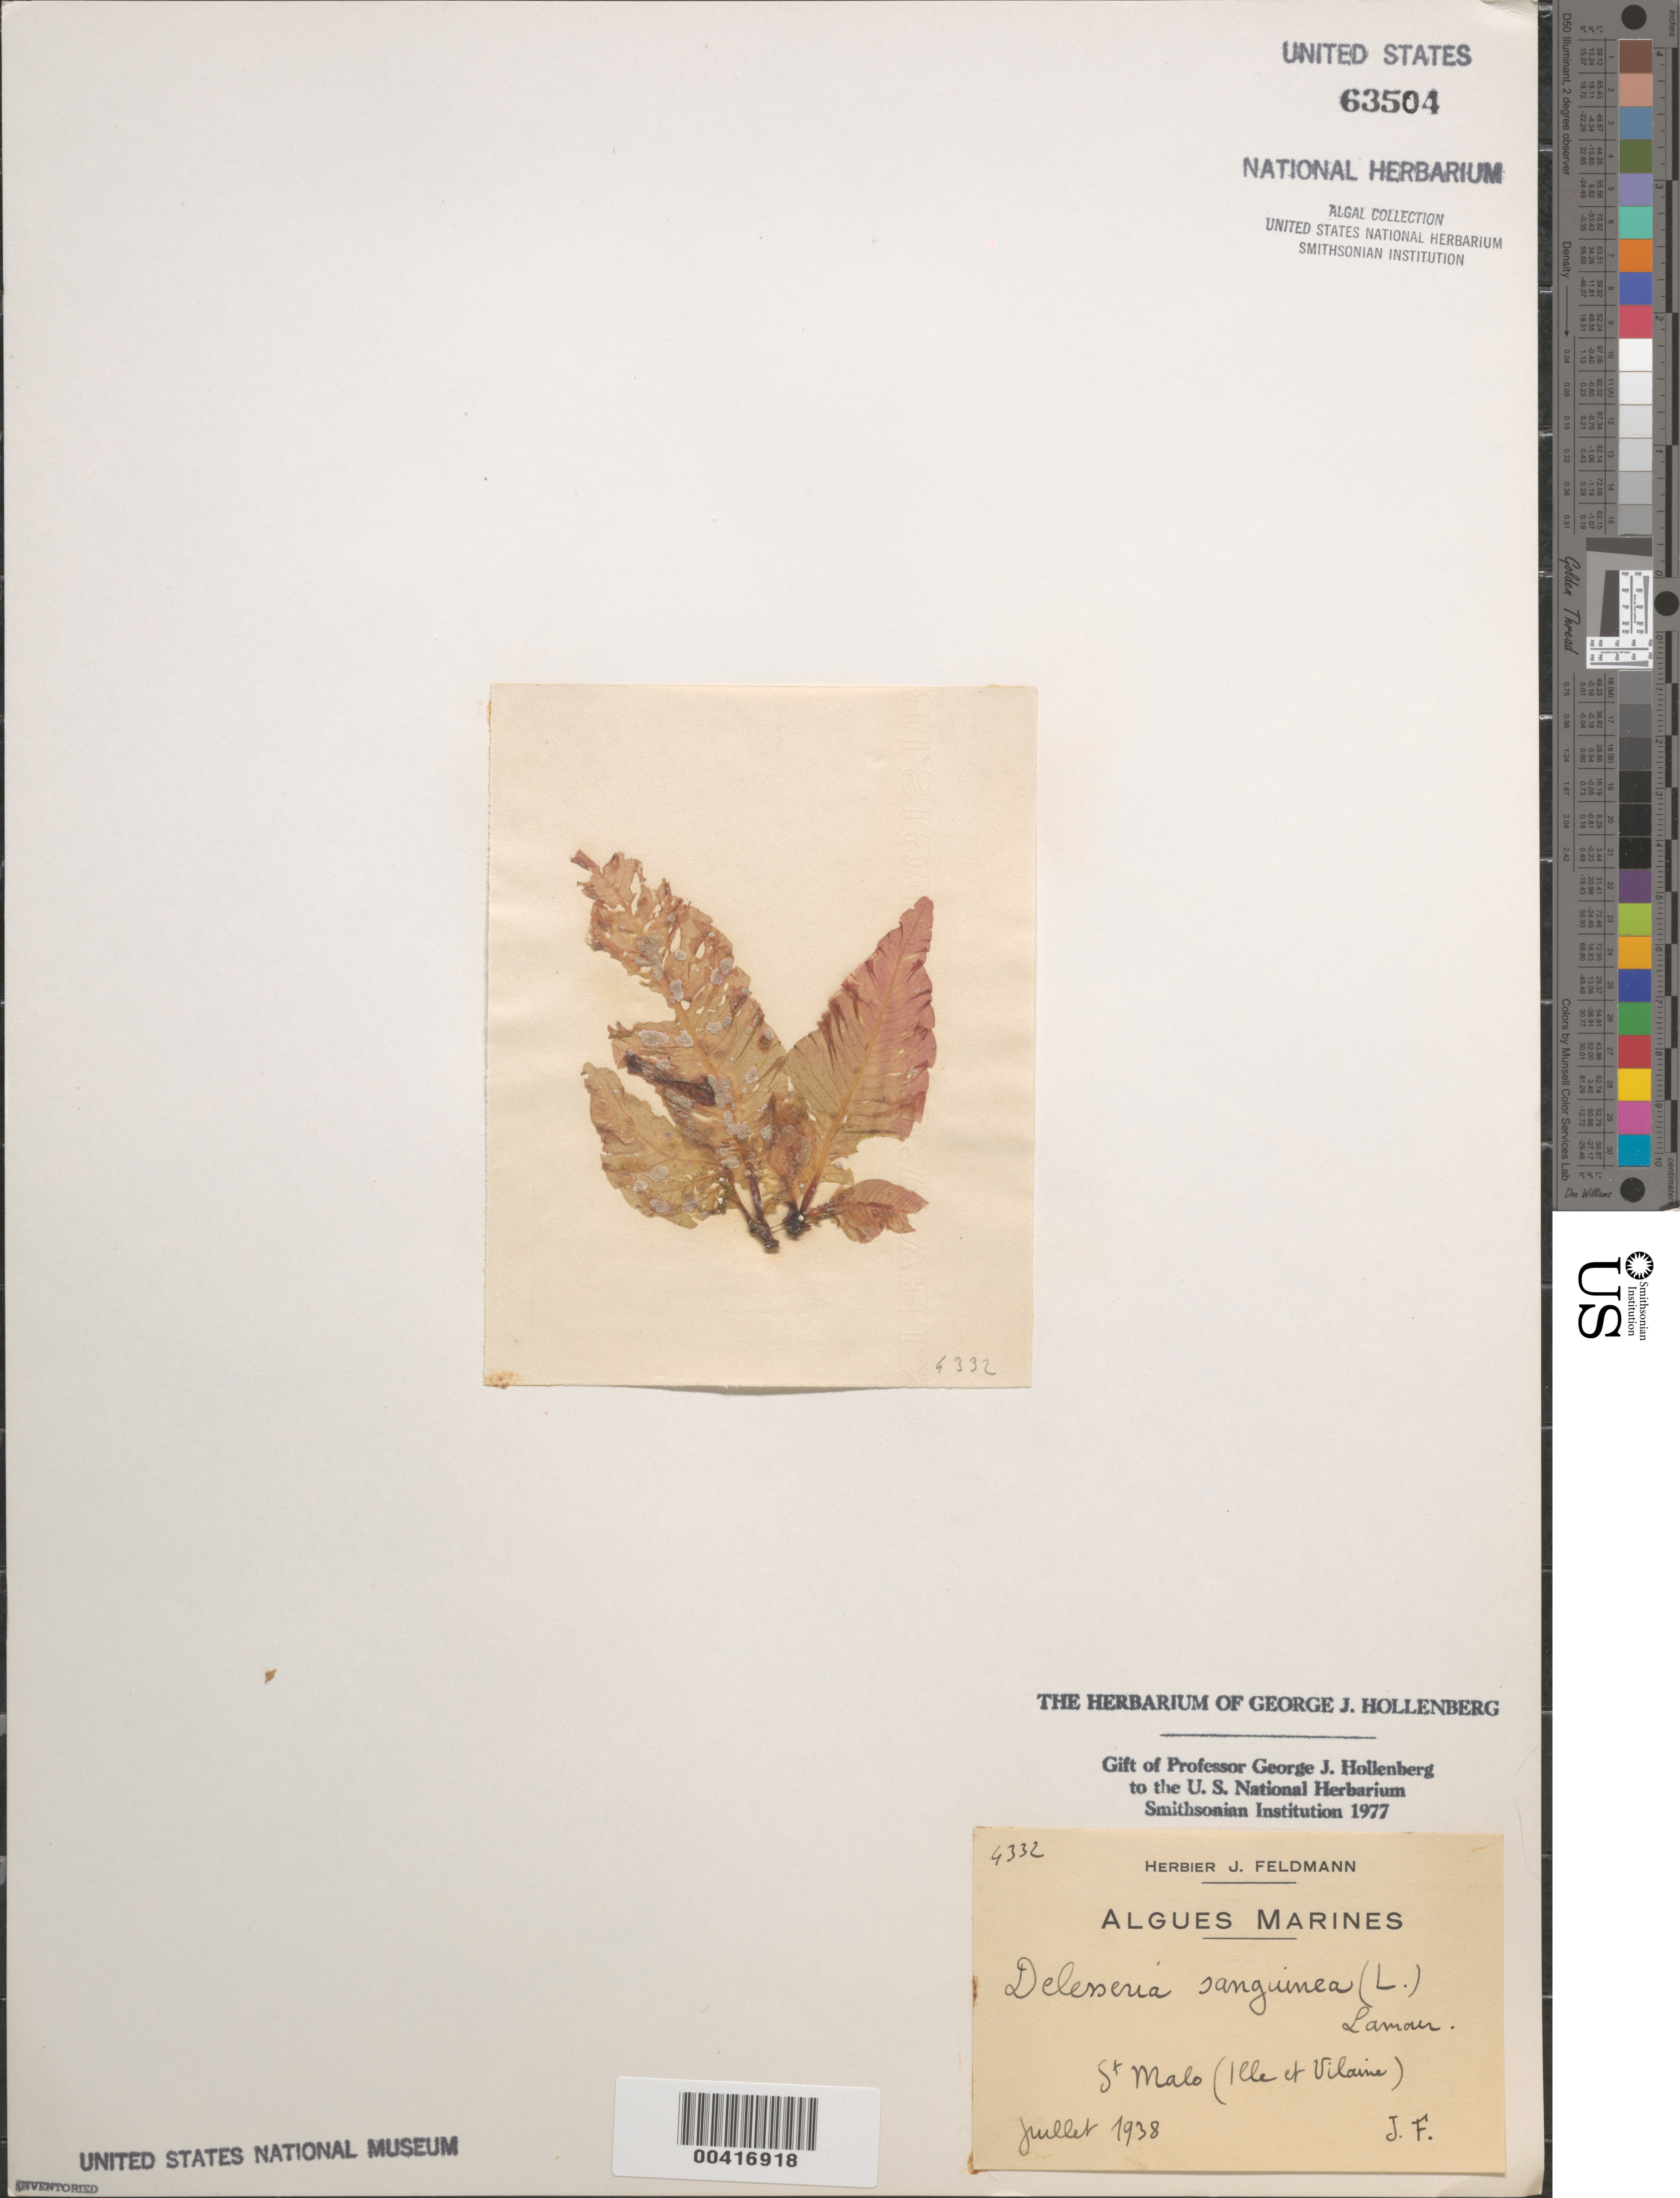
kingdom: Plantae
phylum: Rhodophyta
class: Florideophyceae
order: Ceramiales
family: Delesseriaceae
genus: Delesseria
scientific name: Delesseria sanguinea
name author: (Huds.) J.V.Lamouroux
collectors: J. Feldmann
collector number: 4332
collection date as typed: Jul 1938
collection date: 1938-07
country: France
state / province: Bretagne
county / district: Ille-et-Vilaine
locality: St. Malo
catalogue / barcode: US 63504